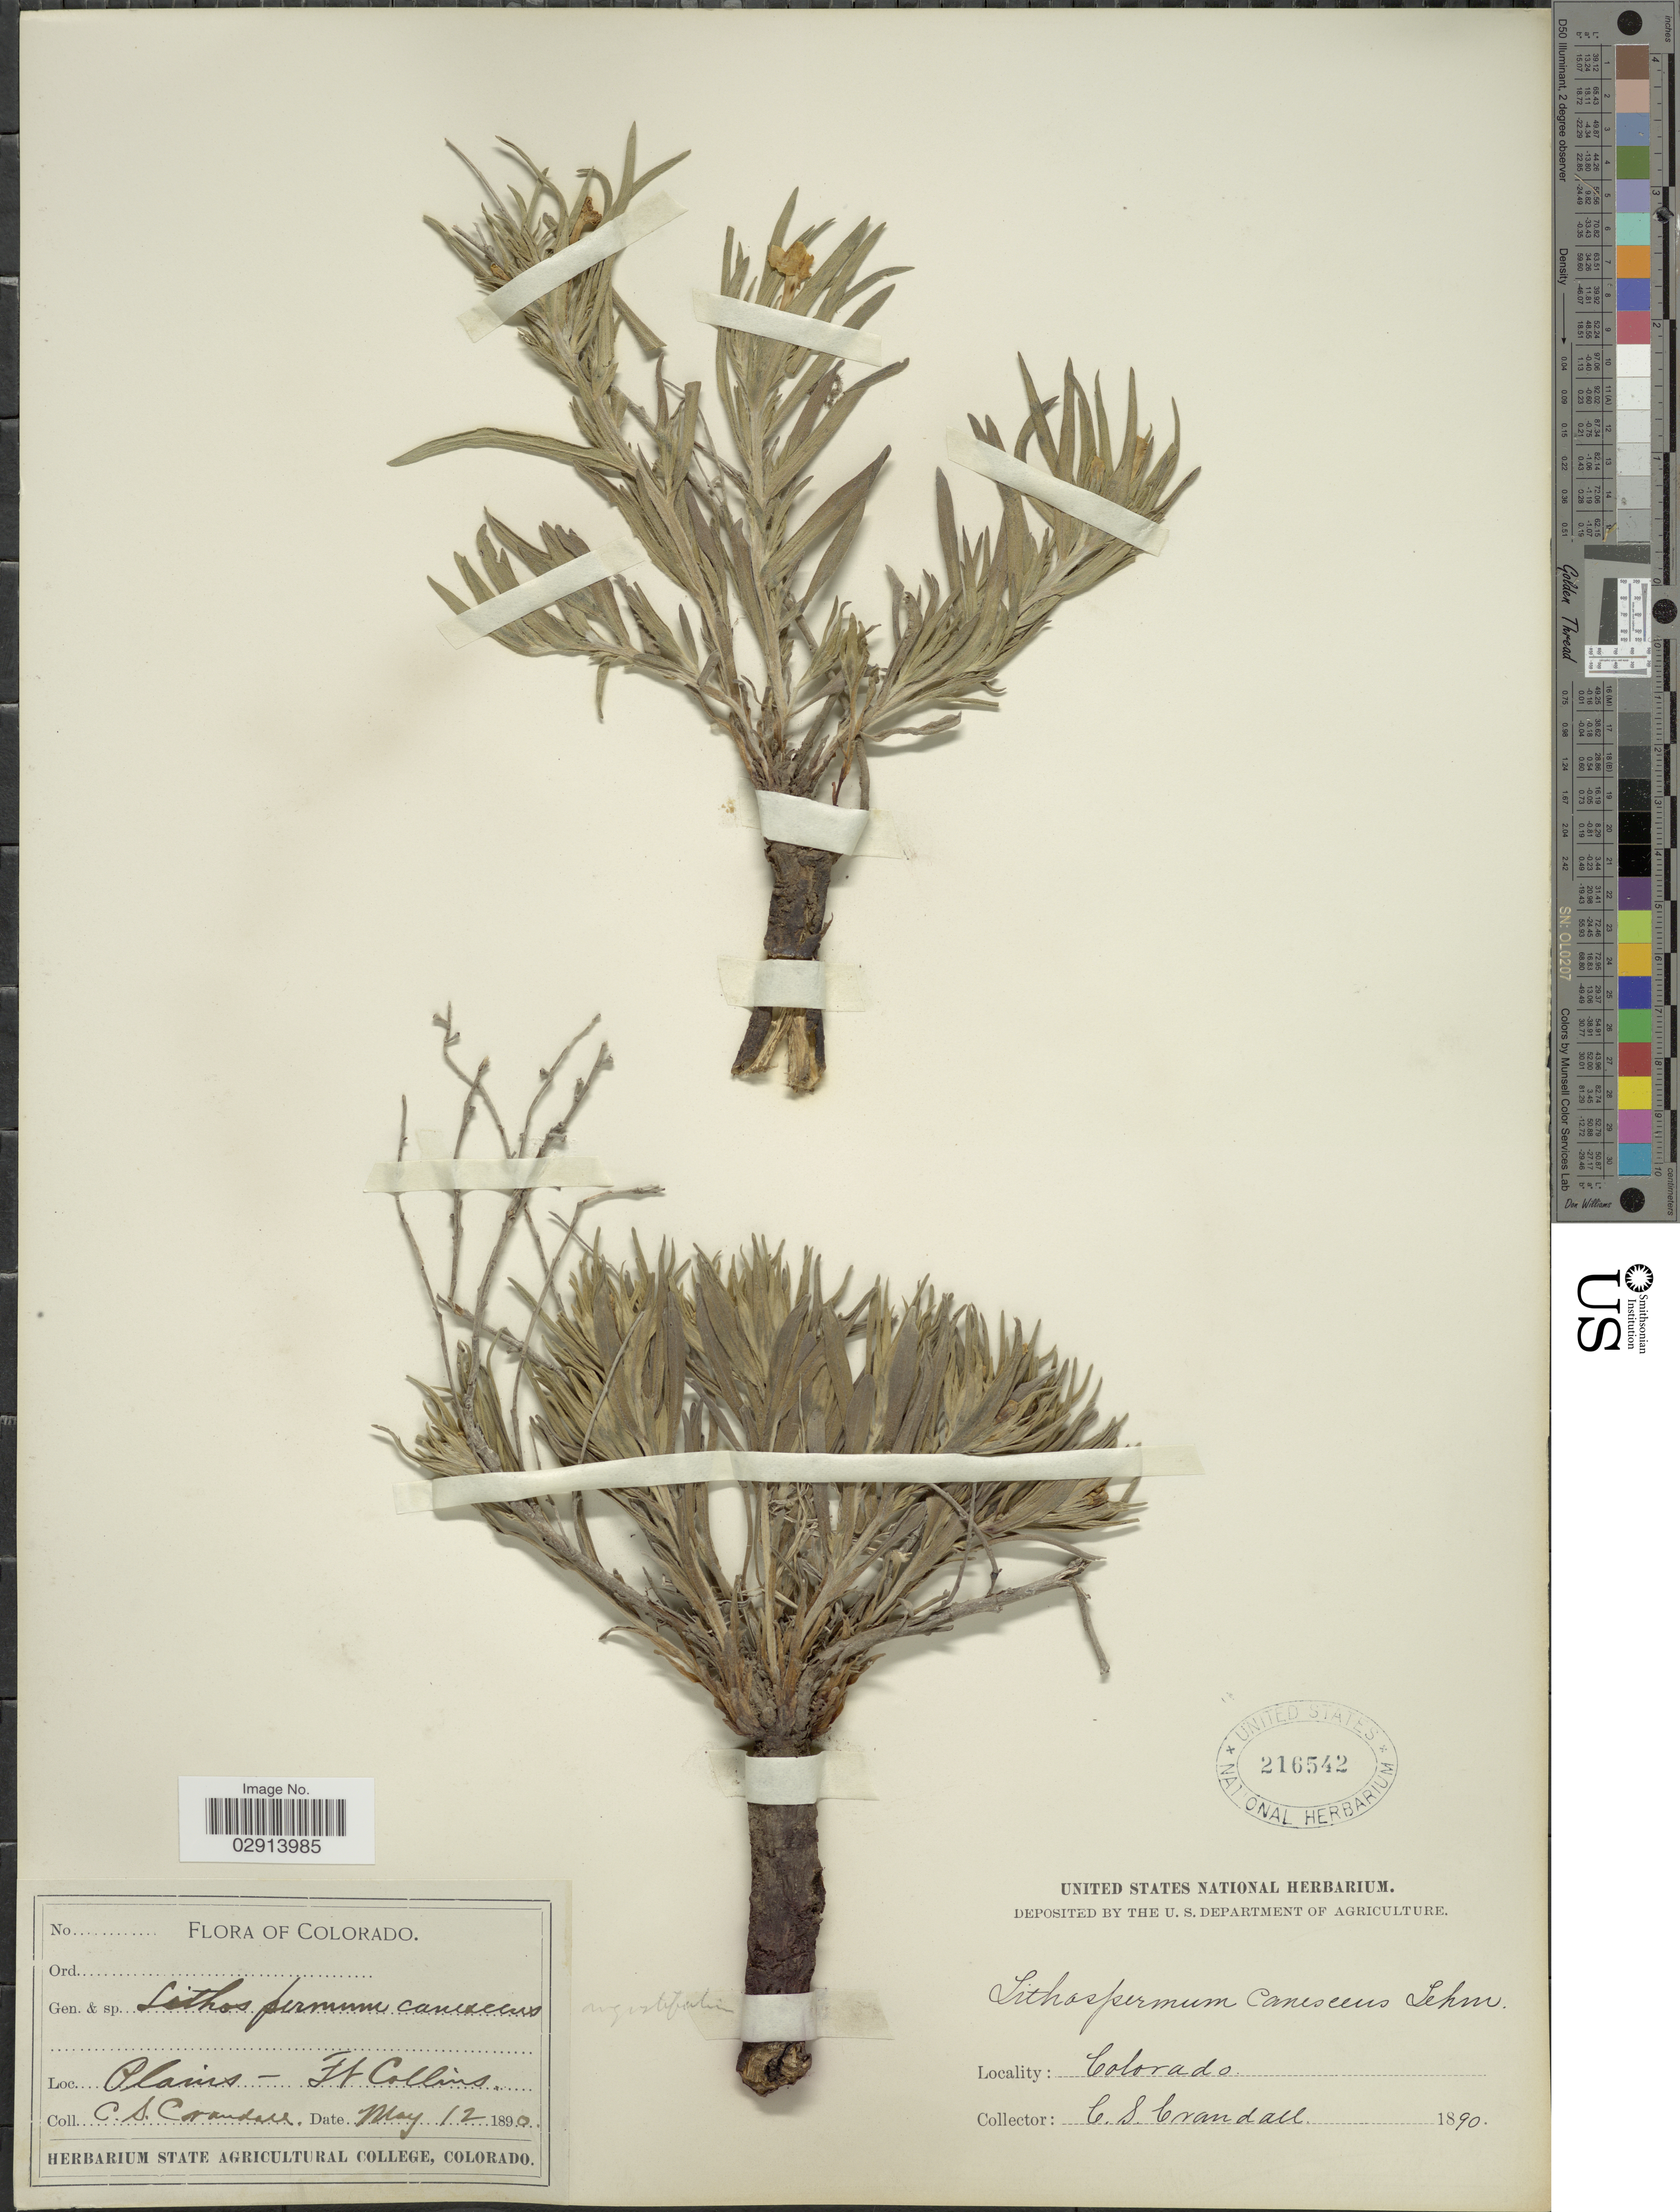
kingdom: Plantae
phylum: Tracheophyta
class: Magnoliopsida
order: Boraginales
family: Boraginaceae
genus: Lithospermum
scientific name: Lithospermum incisum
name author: Lehm.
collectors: C. Crandall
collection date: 1890-05-12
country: United States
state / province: Colorado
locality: Plains - Ft. Collins.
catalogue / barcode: US 216542